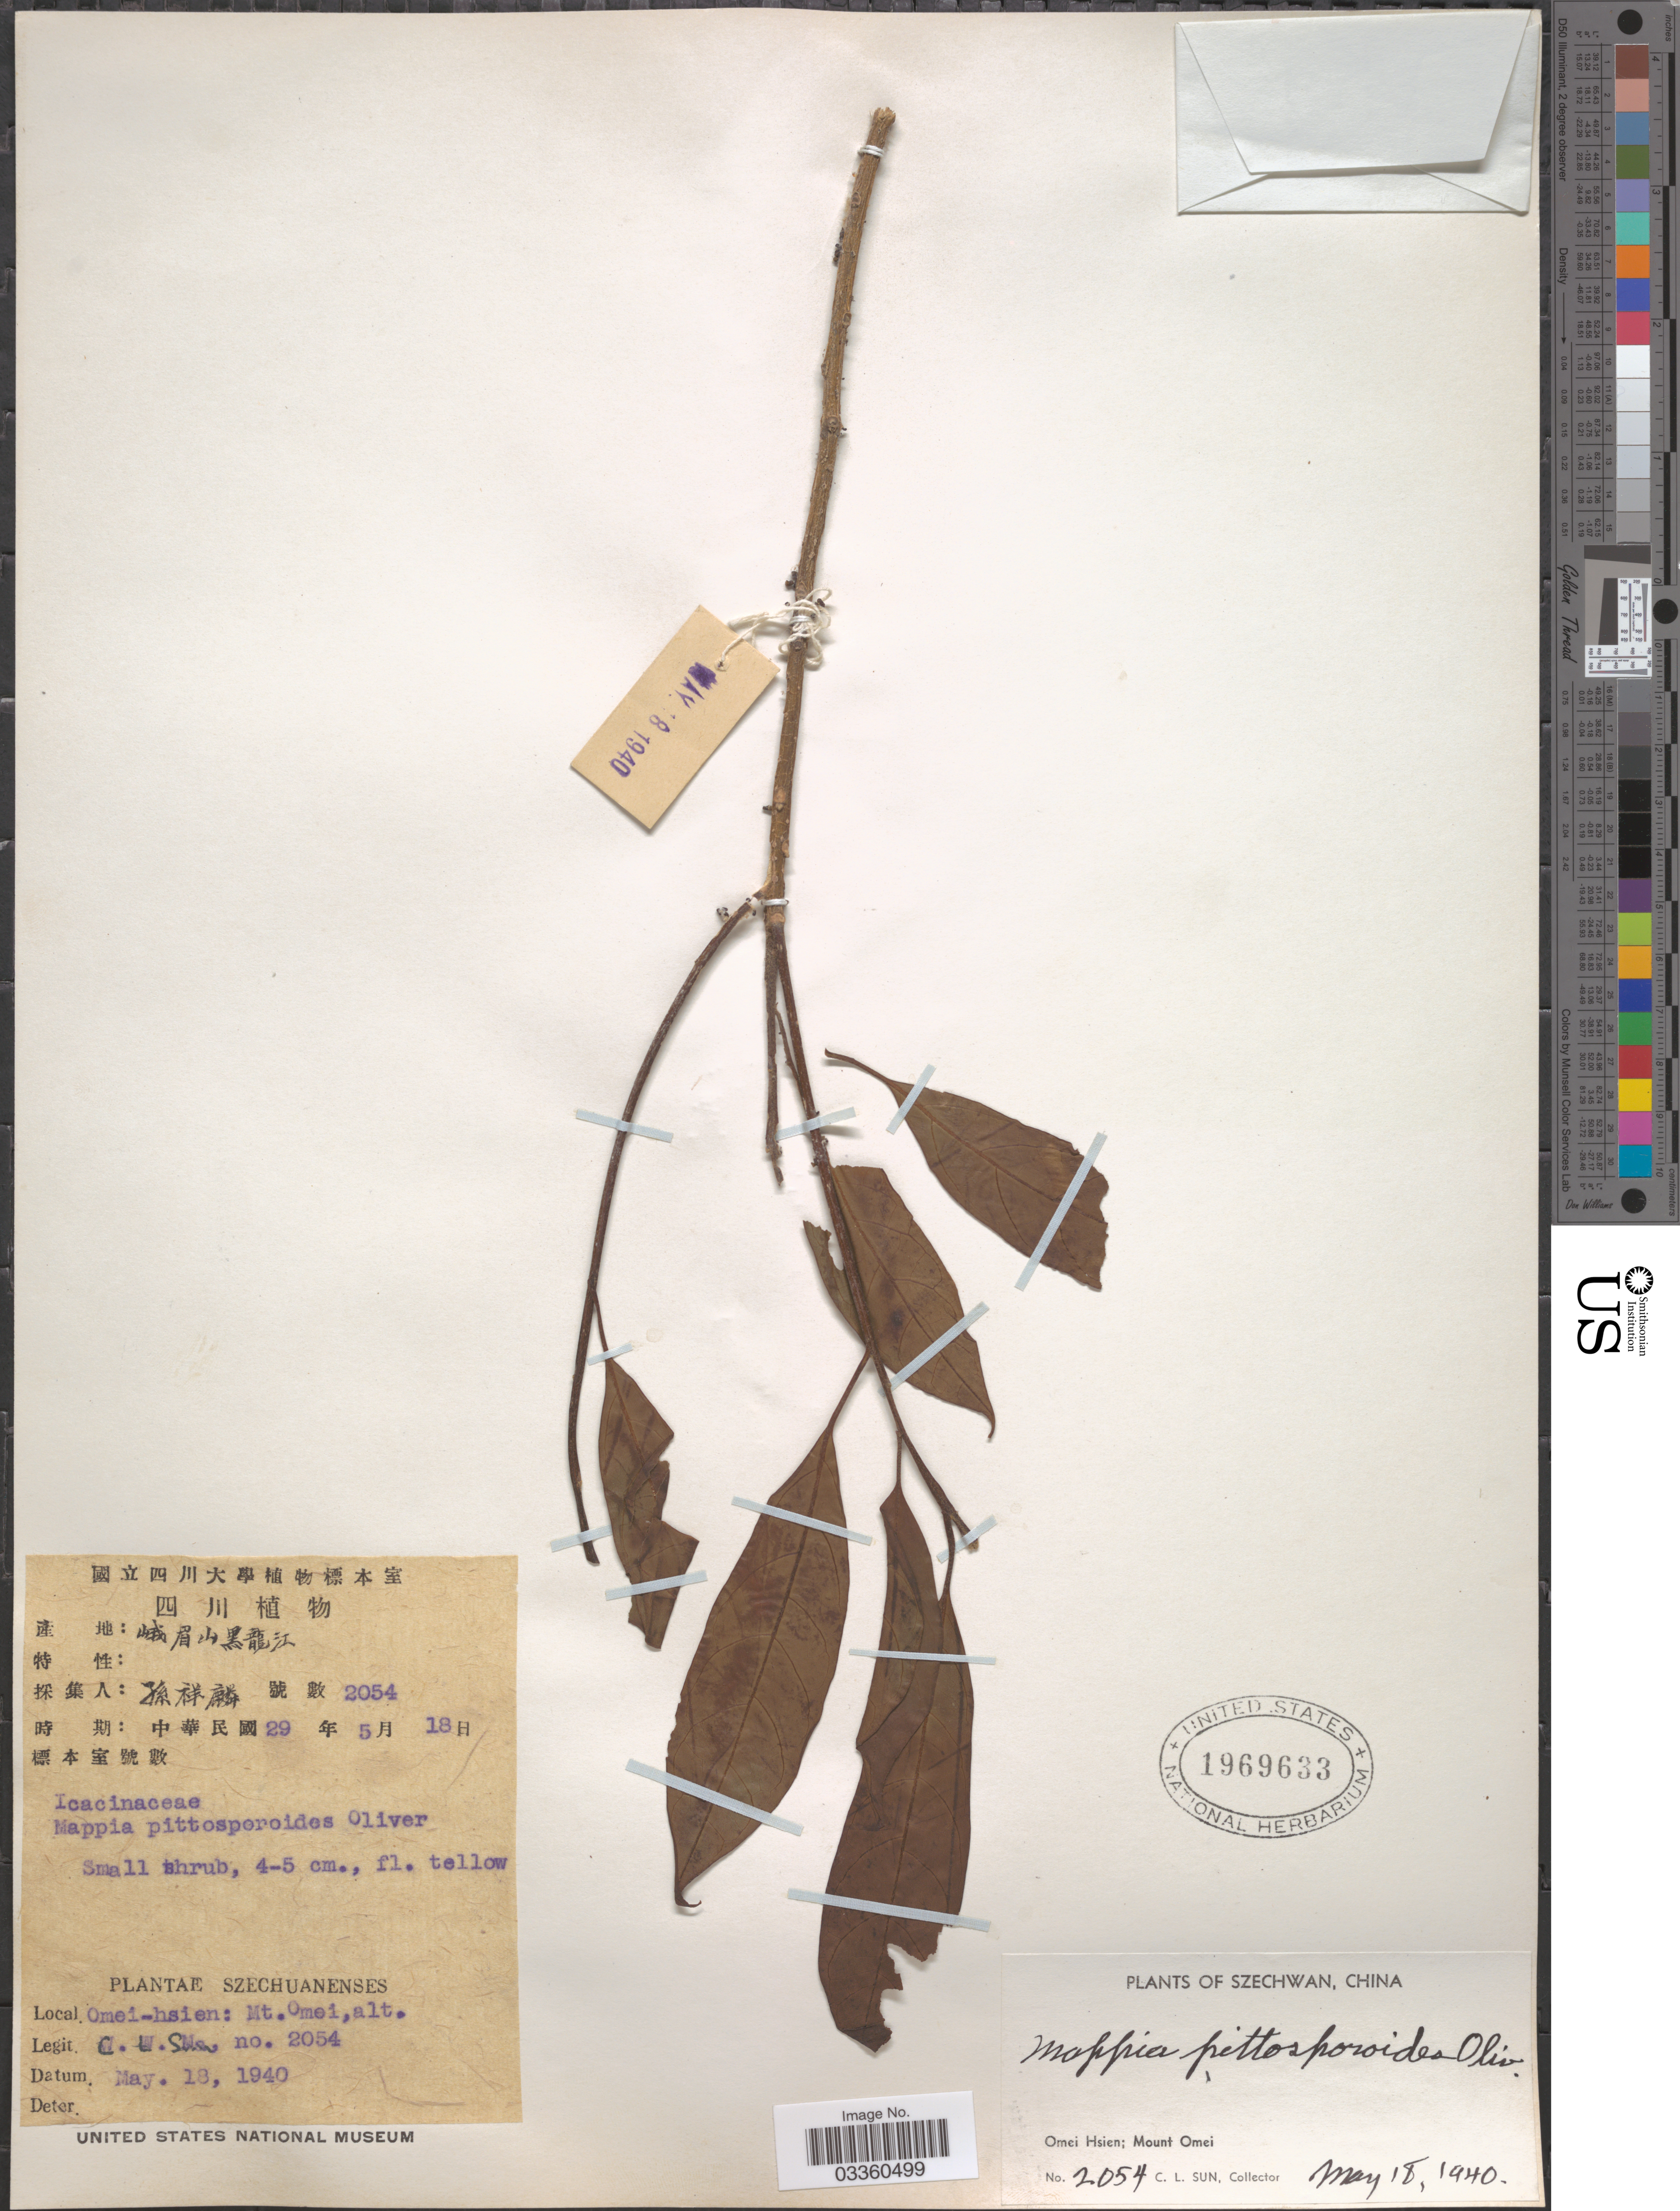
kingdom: Plantae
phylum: Tracheophyta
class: Magnoliopsida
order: Icacinales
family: Icacinaceae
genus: Nothapodytes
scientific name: Nothapodytes pittosporoides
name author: (Oliv.) Sleumer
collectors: C. Sun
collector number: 2054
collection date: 1940-05-18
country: China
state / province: Sichuan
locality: Szechwan. Omei Hsien; Mount Omei.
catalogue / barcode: US 1969633